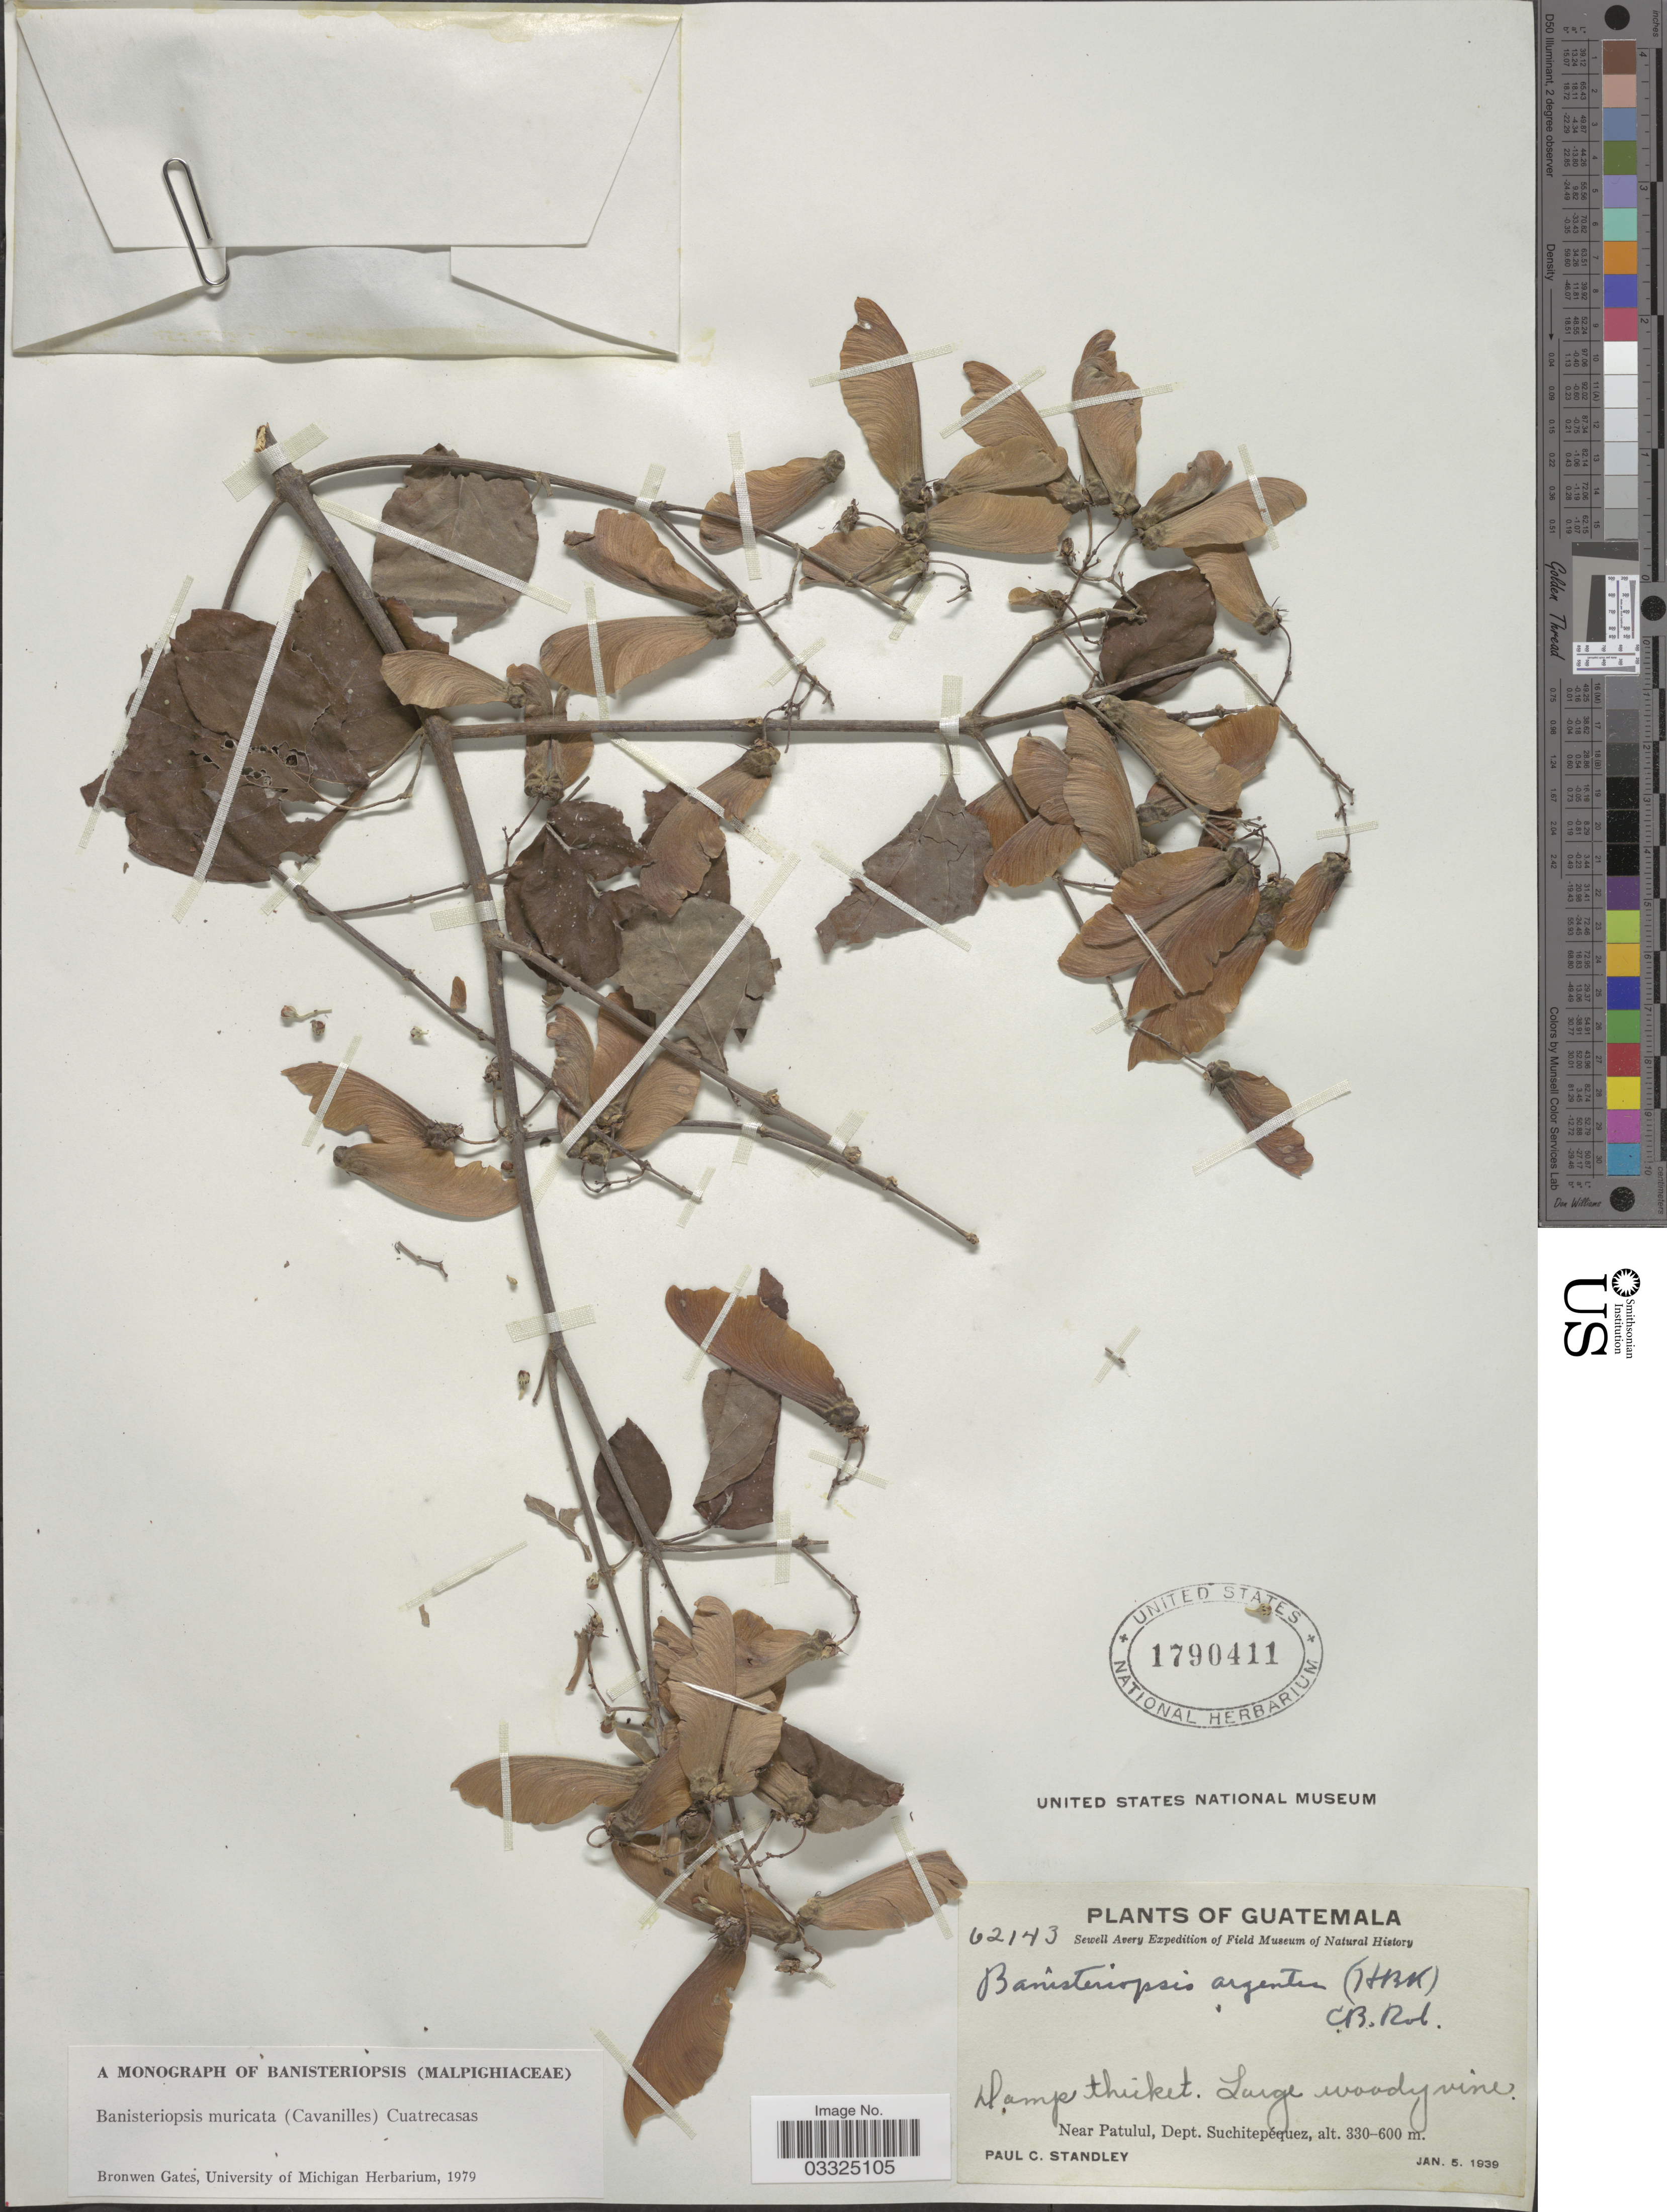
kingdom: Plantae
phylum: Tracheophyta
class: Magnoliopsida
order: Malpighiales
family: Malpighiaceae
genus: Banisteriopsis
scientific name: Banisteriopsis muricata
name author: (Cav.) Cuatrec.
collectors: P. C. Standley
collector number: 62143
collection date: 1939-01-05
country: Guatemala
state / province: Suchitepéquez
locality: Near Patulul, Dept. Suchitepéquez.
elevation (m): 330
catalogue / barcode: US 1790411